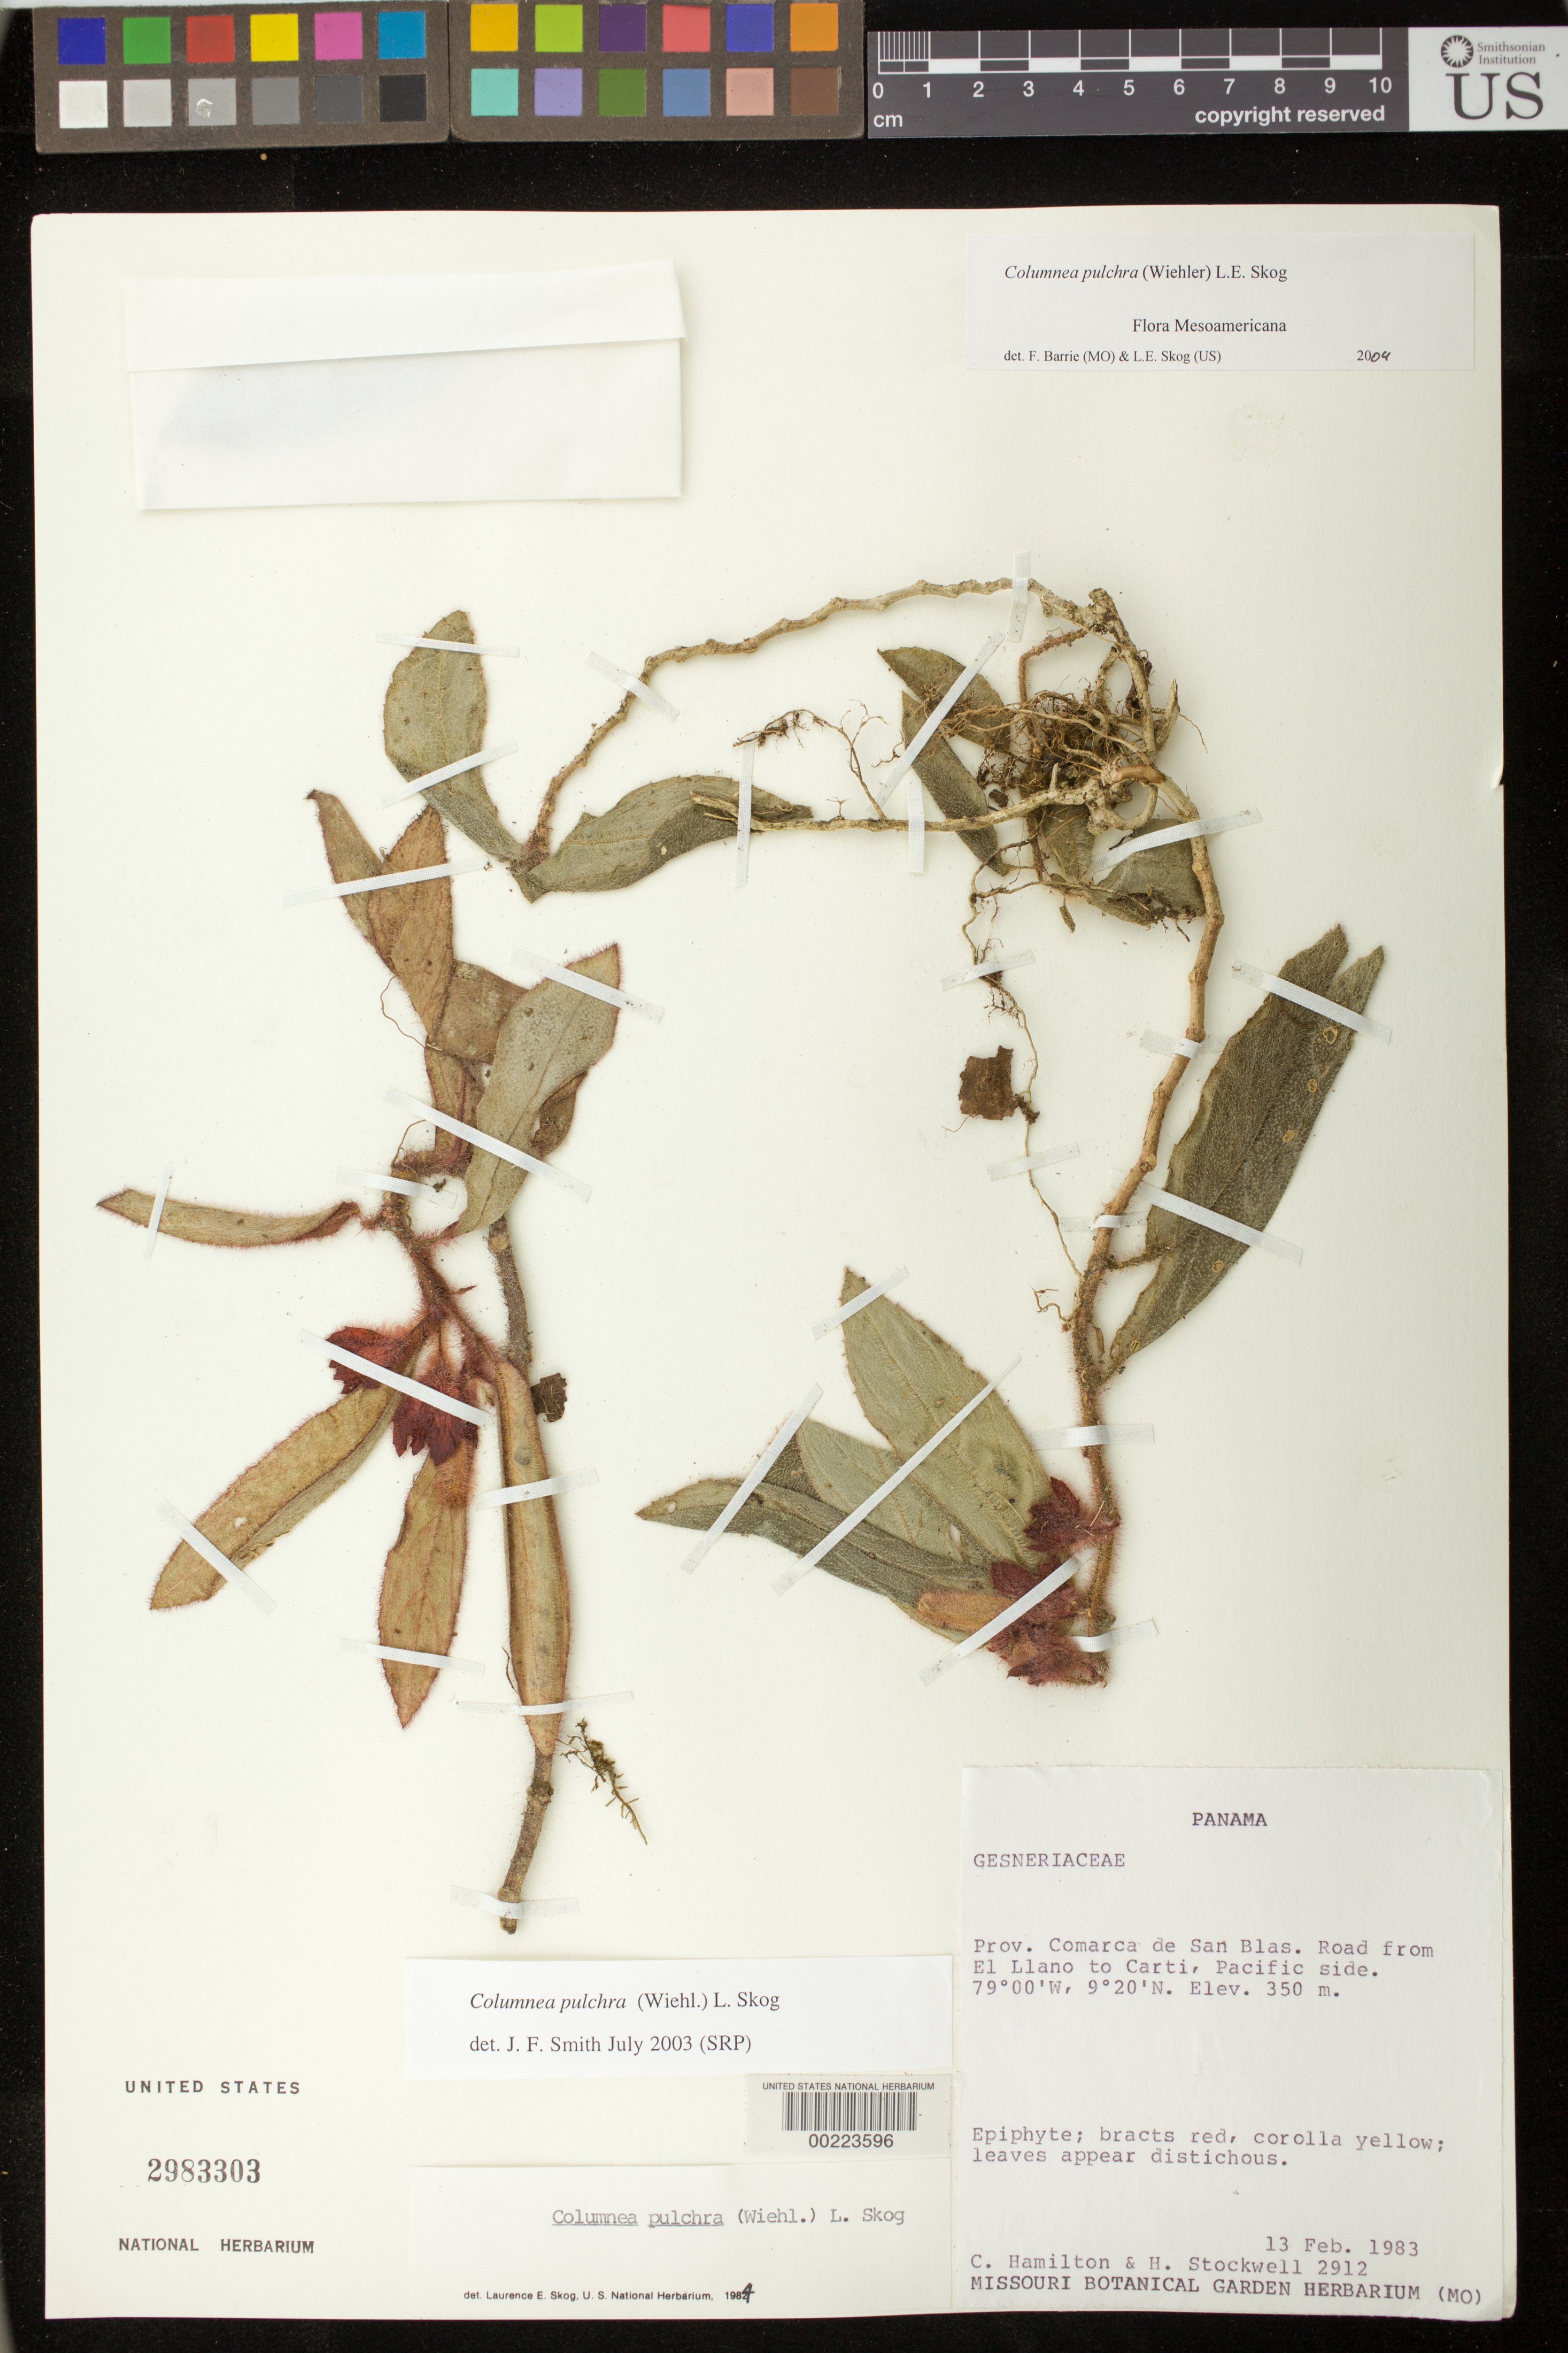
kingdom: Plantae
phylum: Tracheophyta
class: Magnoliopsida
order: Lamiales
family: Gesneriaceae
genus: Columnea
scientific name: Columnea pulchra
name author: (Wiehler) L.E. Skog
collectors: C. Hamilton & H. Stockwell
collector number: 2912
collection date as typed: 13 Feb 1983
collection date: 1983-02-13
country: Panama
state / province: Kuna Yala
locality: Prov. Comarca de San Blas, road from El Llano to Carti, Pacific side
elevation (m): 350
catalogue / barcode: US 2983303